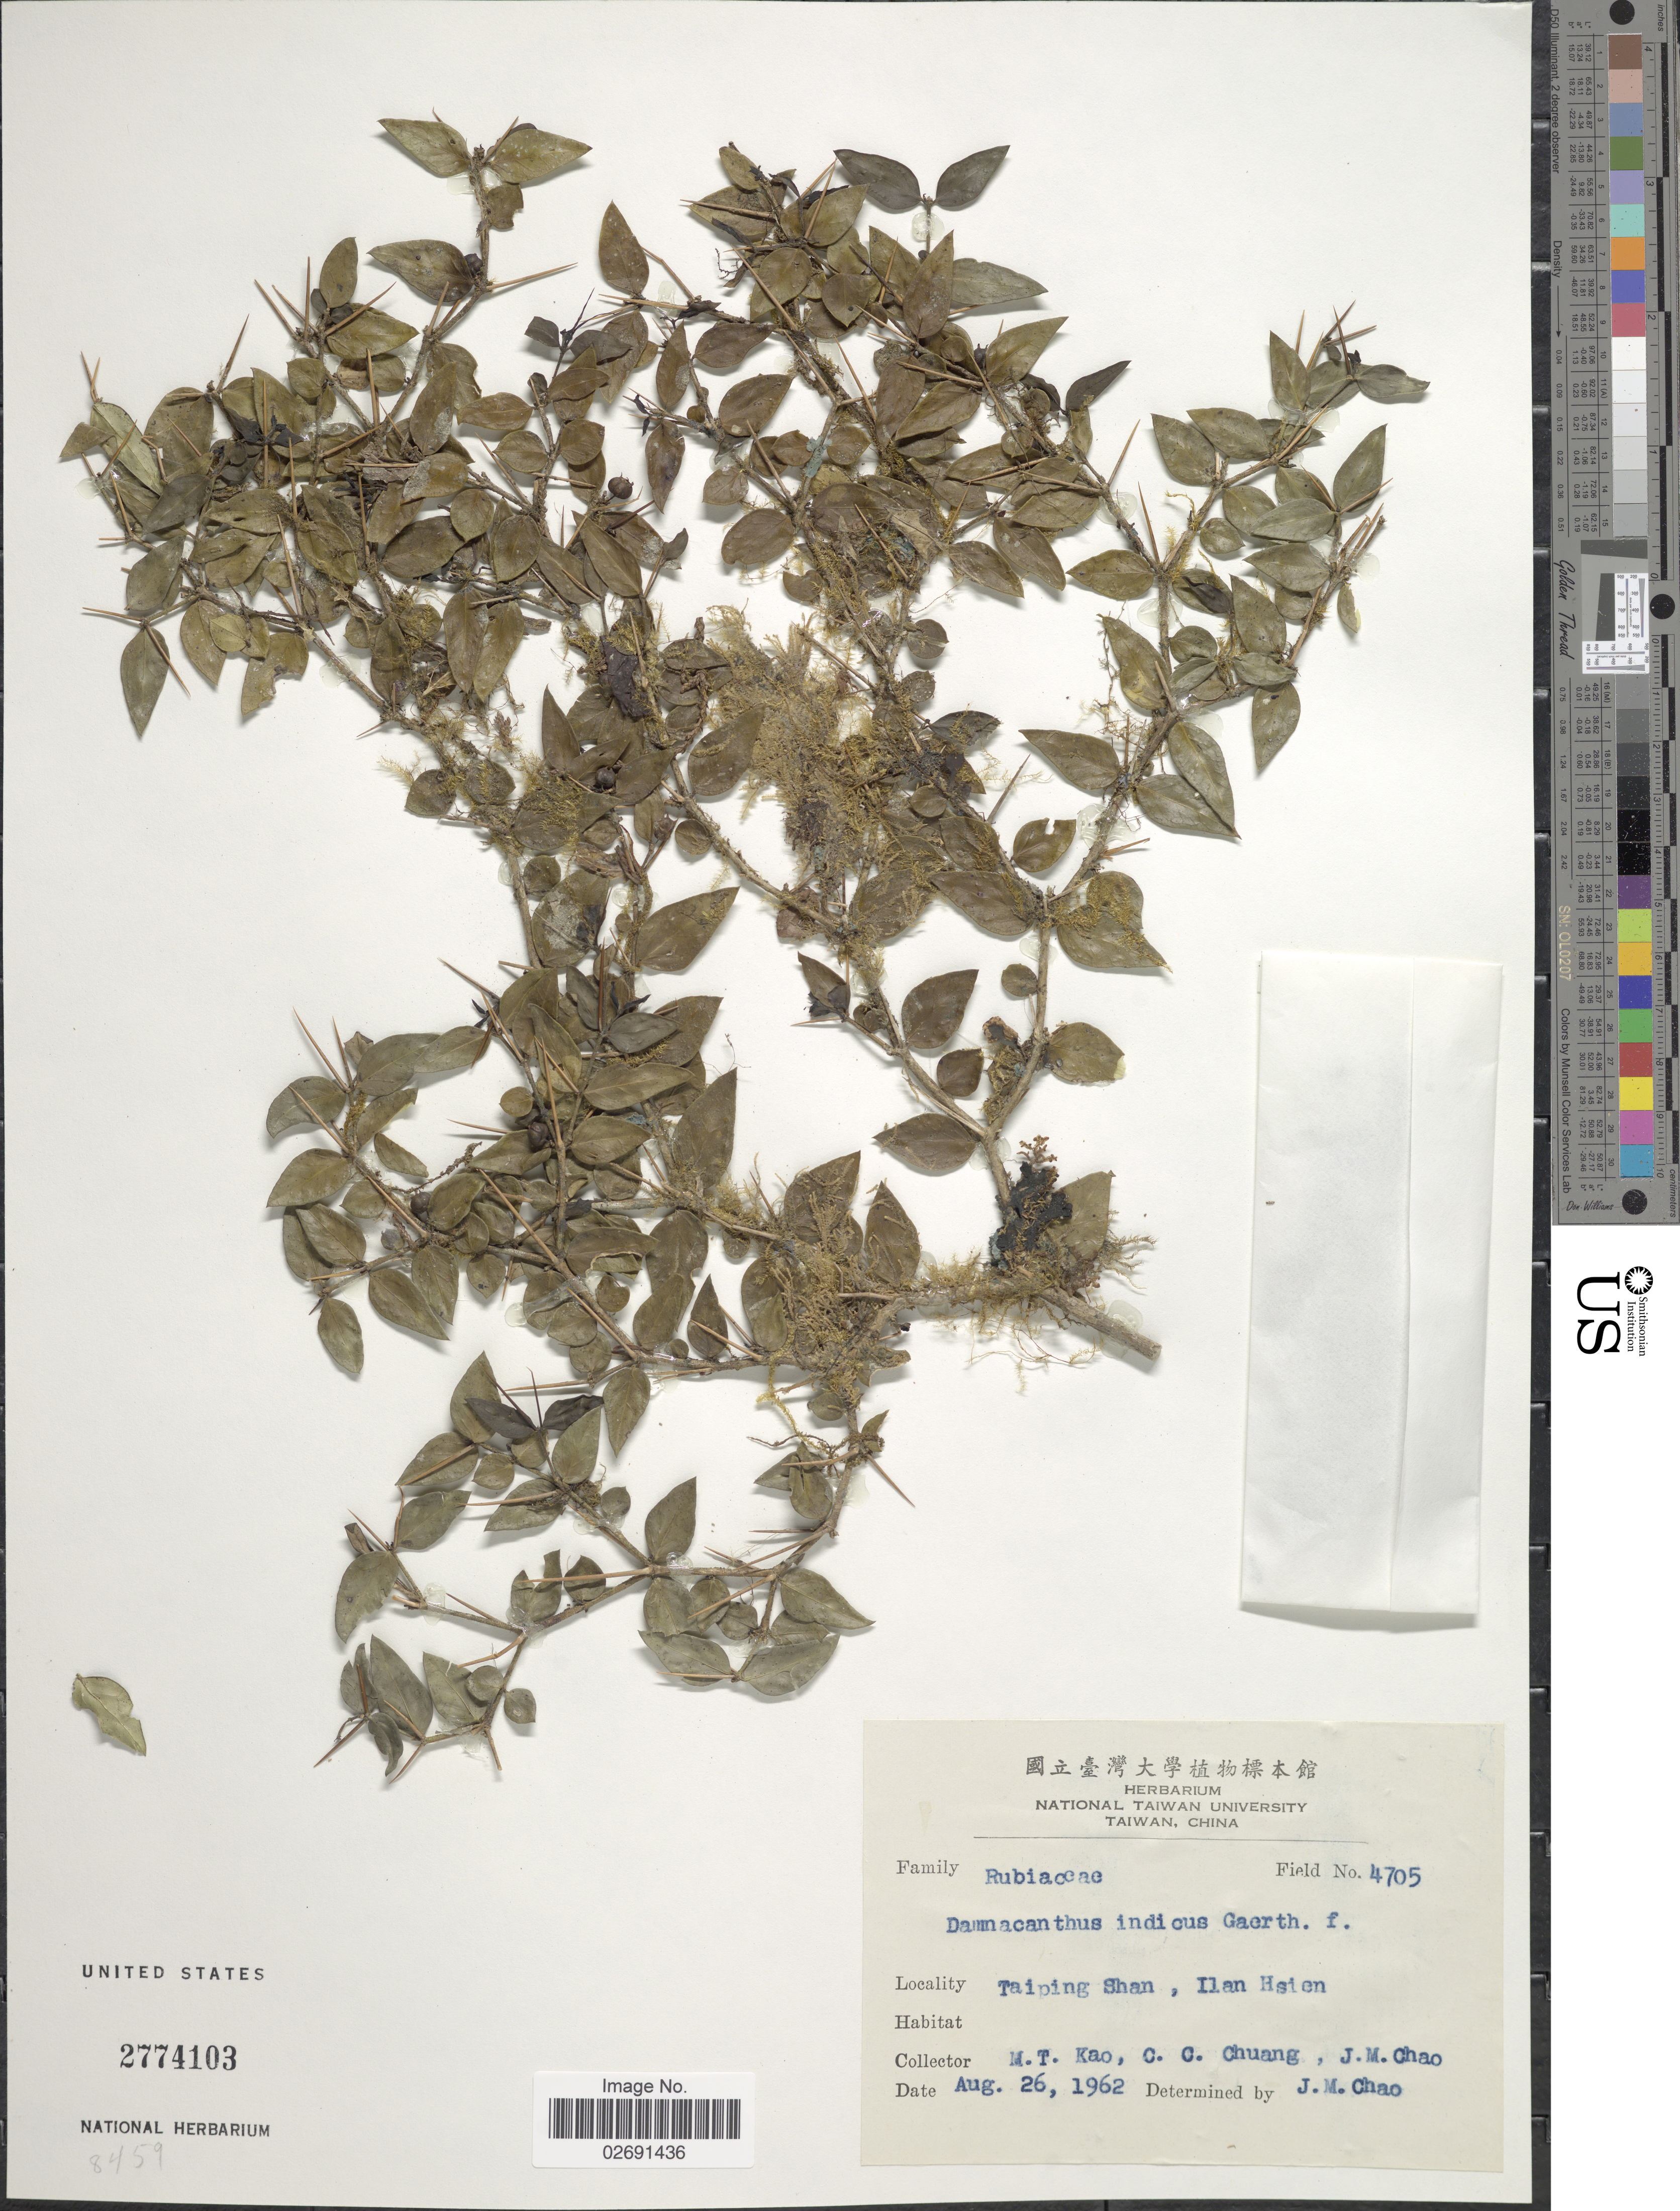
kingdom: Plantae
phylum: Tracheophyta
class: Magnoliopsida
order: Gentianales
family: Rubiaceae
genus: Damnacanthus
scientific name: Damnacanthus indicus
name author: L. f.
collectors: M. T. Kao, C. C. Chuang & J. Chao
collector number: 4705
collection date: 1962-08-26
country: Taiwan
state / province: Ilan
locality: Taiping Shan, Ilan Hsien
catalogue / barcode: US 2774103